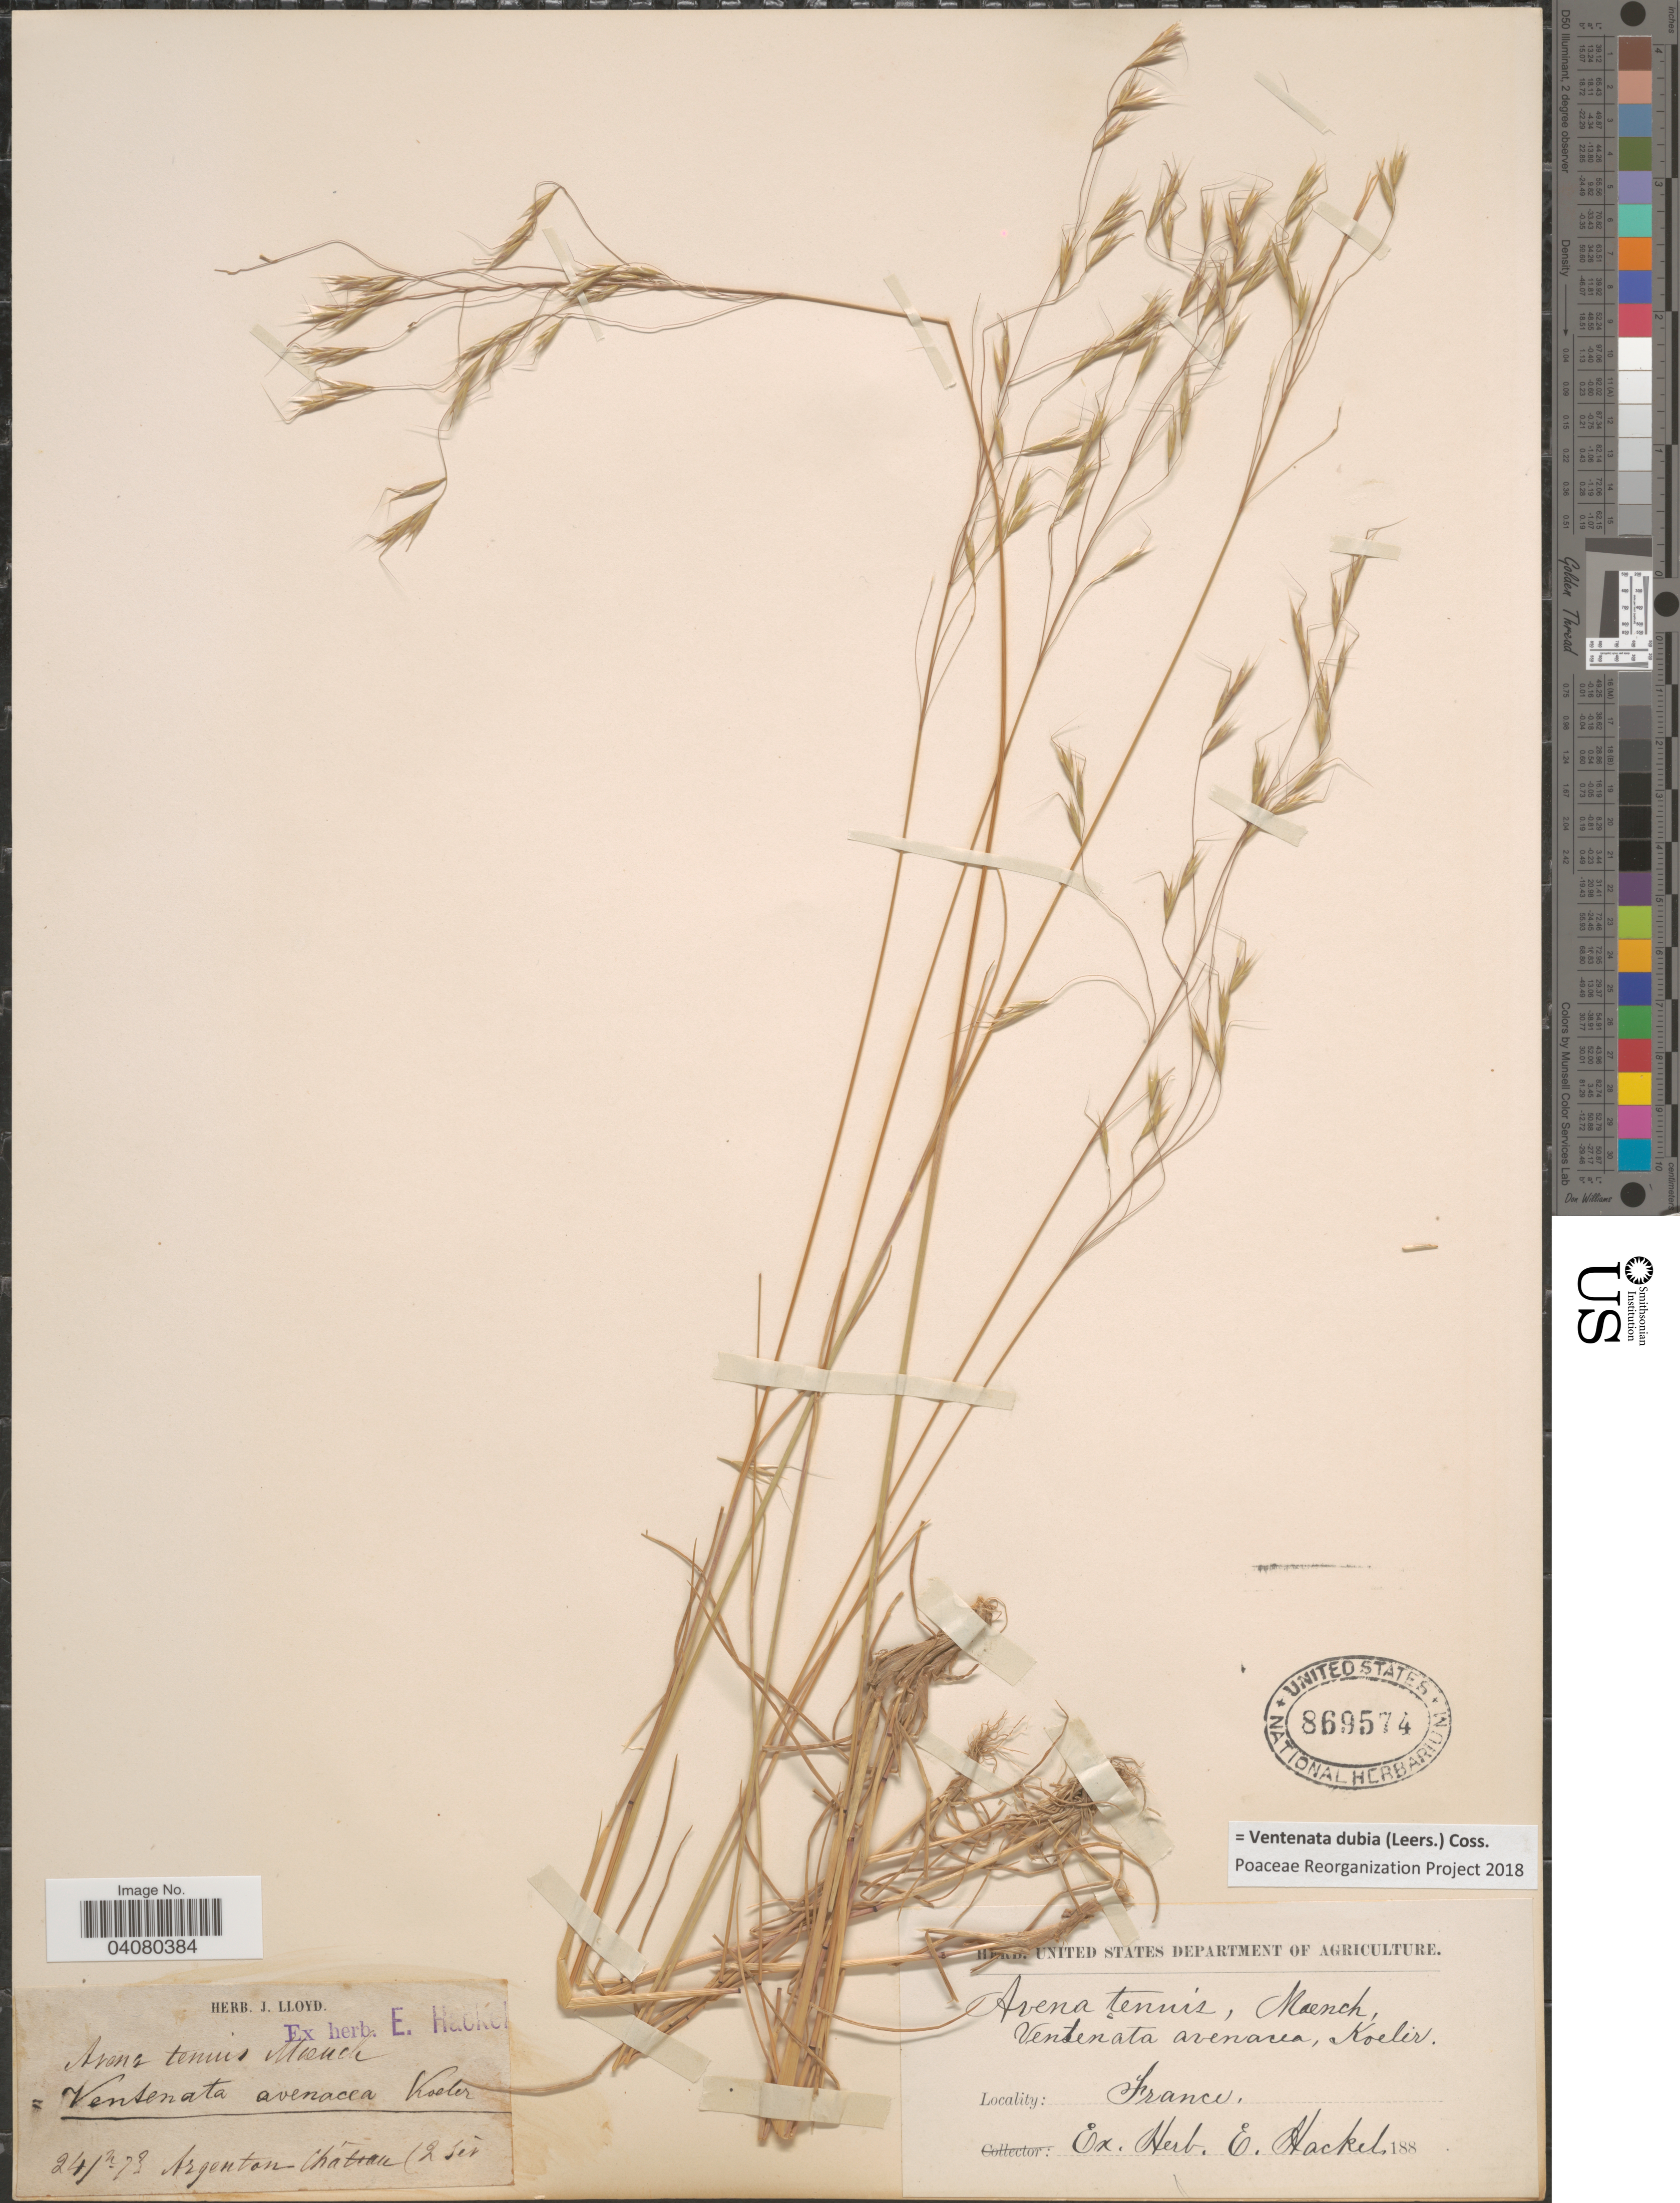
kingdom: Plantae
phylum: Tracheophyta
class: Liliopsida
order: Poales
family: Poaceae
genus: Ventenata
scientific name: Ventenata dubia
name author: (Leers) Coss.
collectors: ex herb. E. Hackel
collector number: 2ser*?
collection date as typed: Transcribed d/m/y: 24/4/73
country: France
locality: Argenton-Château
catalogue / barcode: US 869574